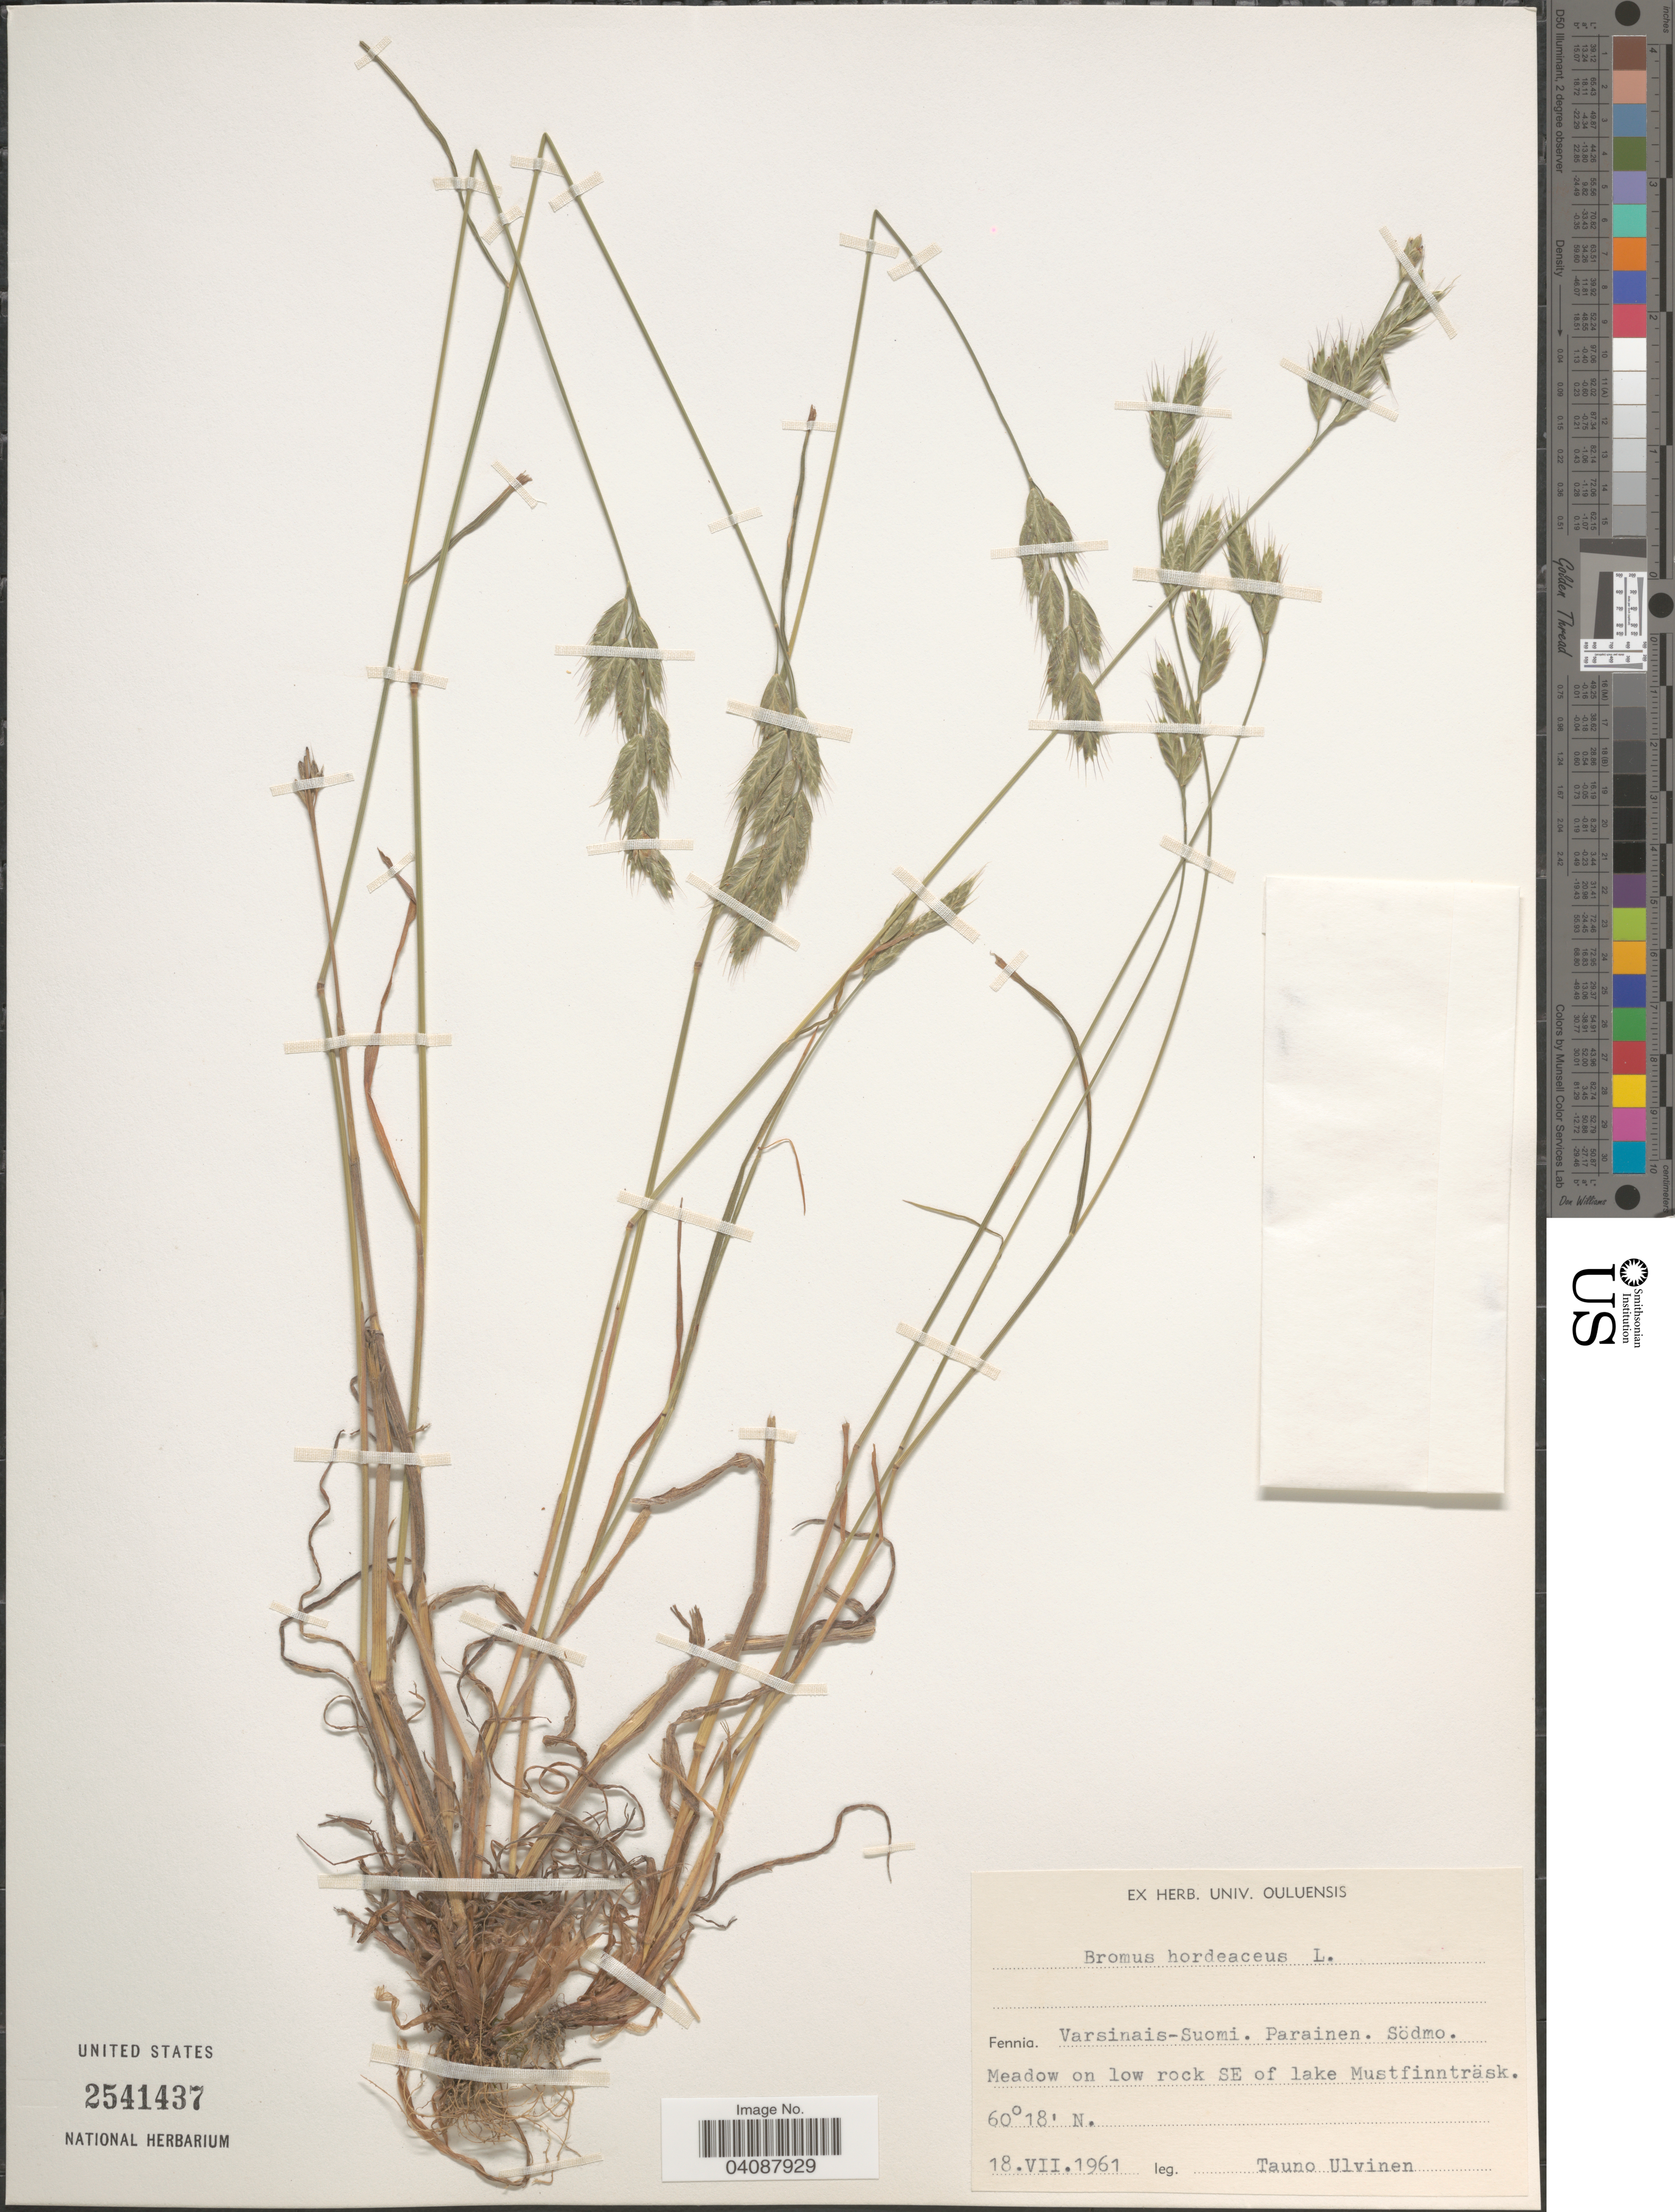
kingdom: Plantae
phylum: Tracheophyta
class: Liliopsida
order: Poales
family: Poaceae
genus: Bromus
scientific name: Bromus hordeaceus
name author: L.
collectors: T. Ulvinen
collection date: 1961-07-18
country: Finland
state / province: Varsinais-Suomi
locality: Fennia. Parainen. Södmo. Meadow on low rock SE of lake Mustfinnträsk.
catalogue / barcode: US 2541437